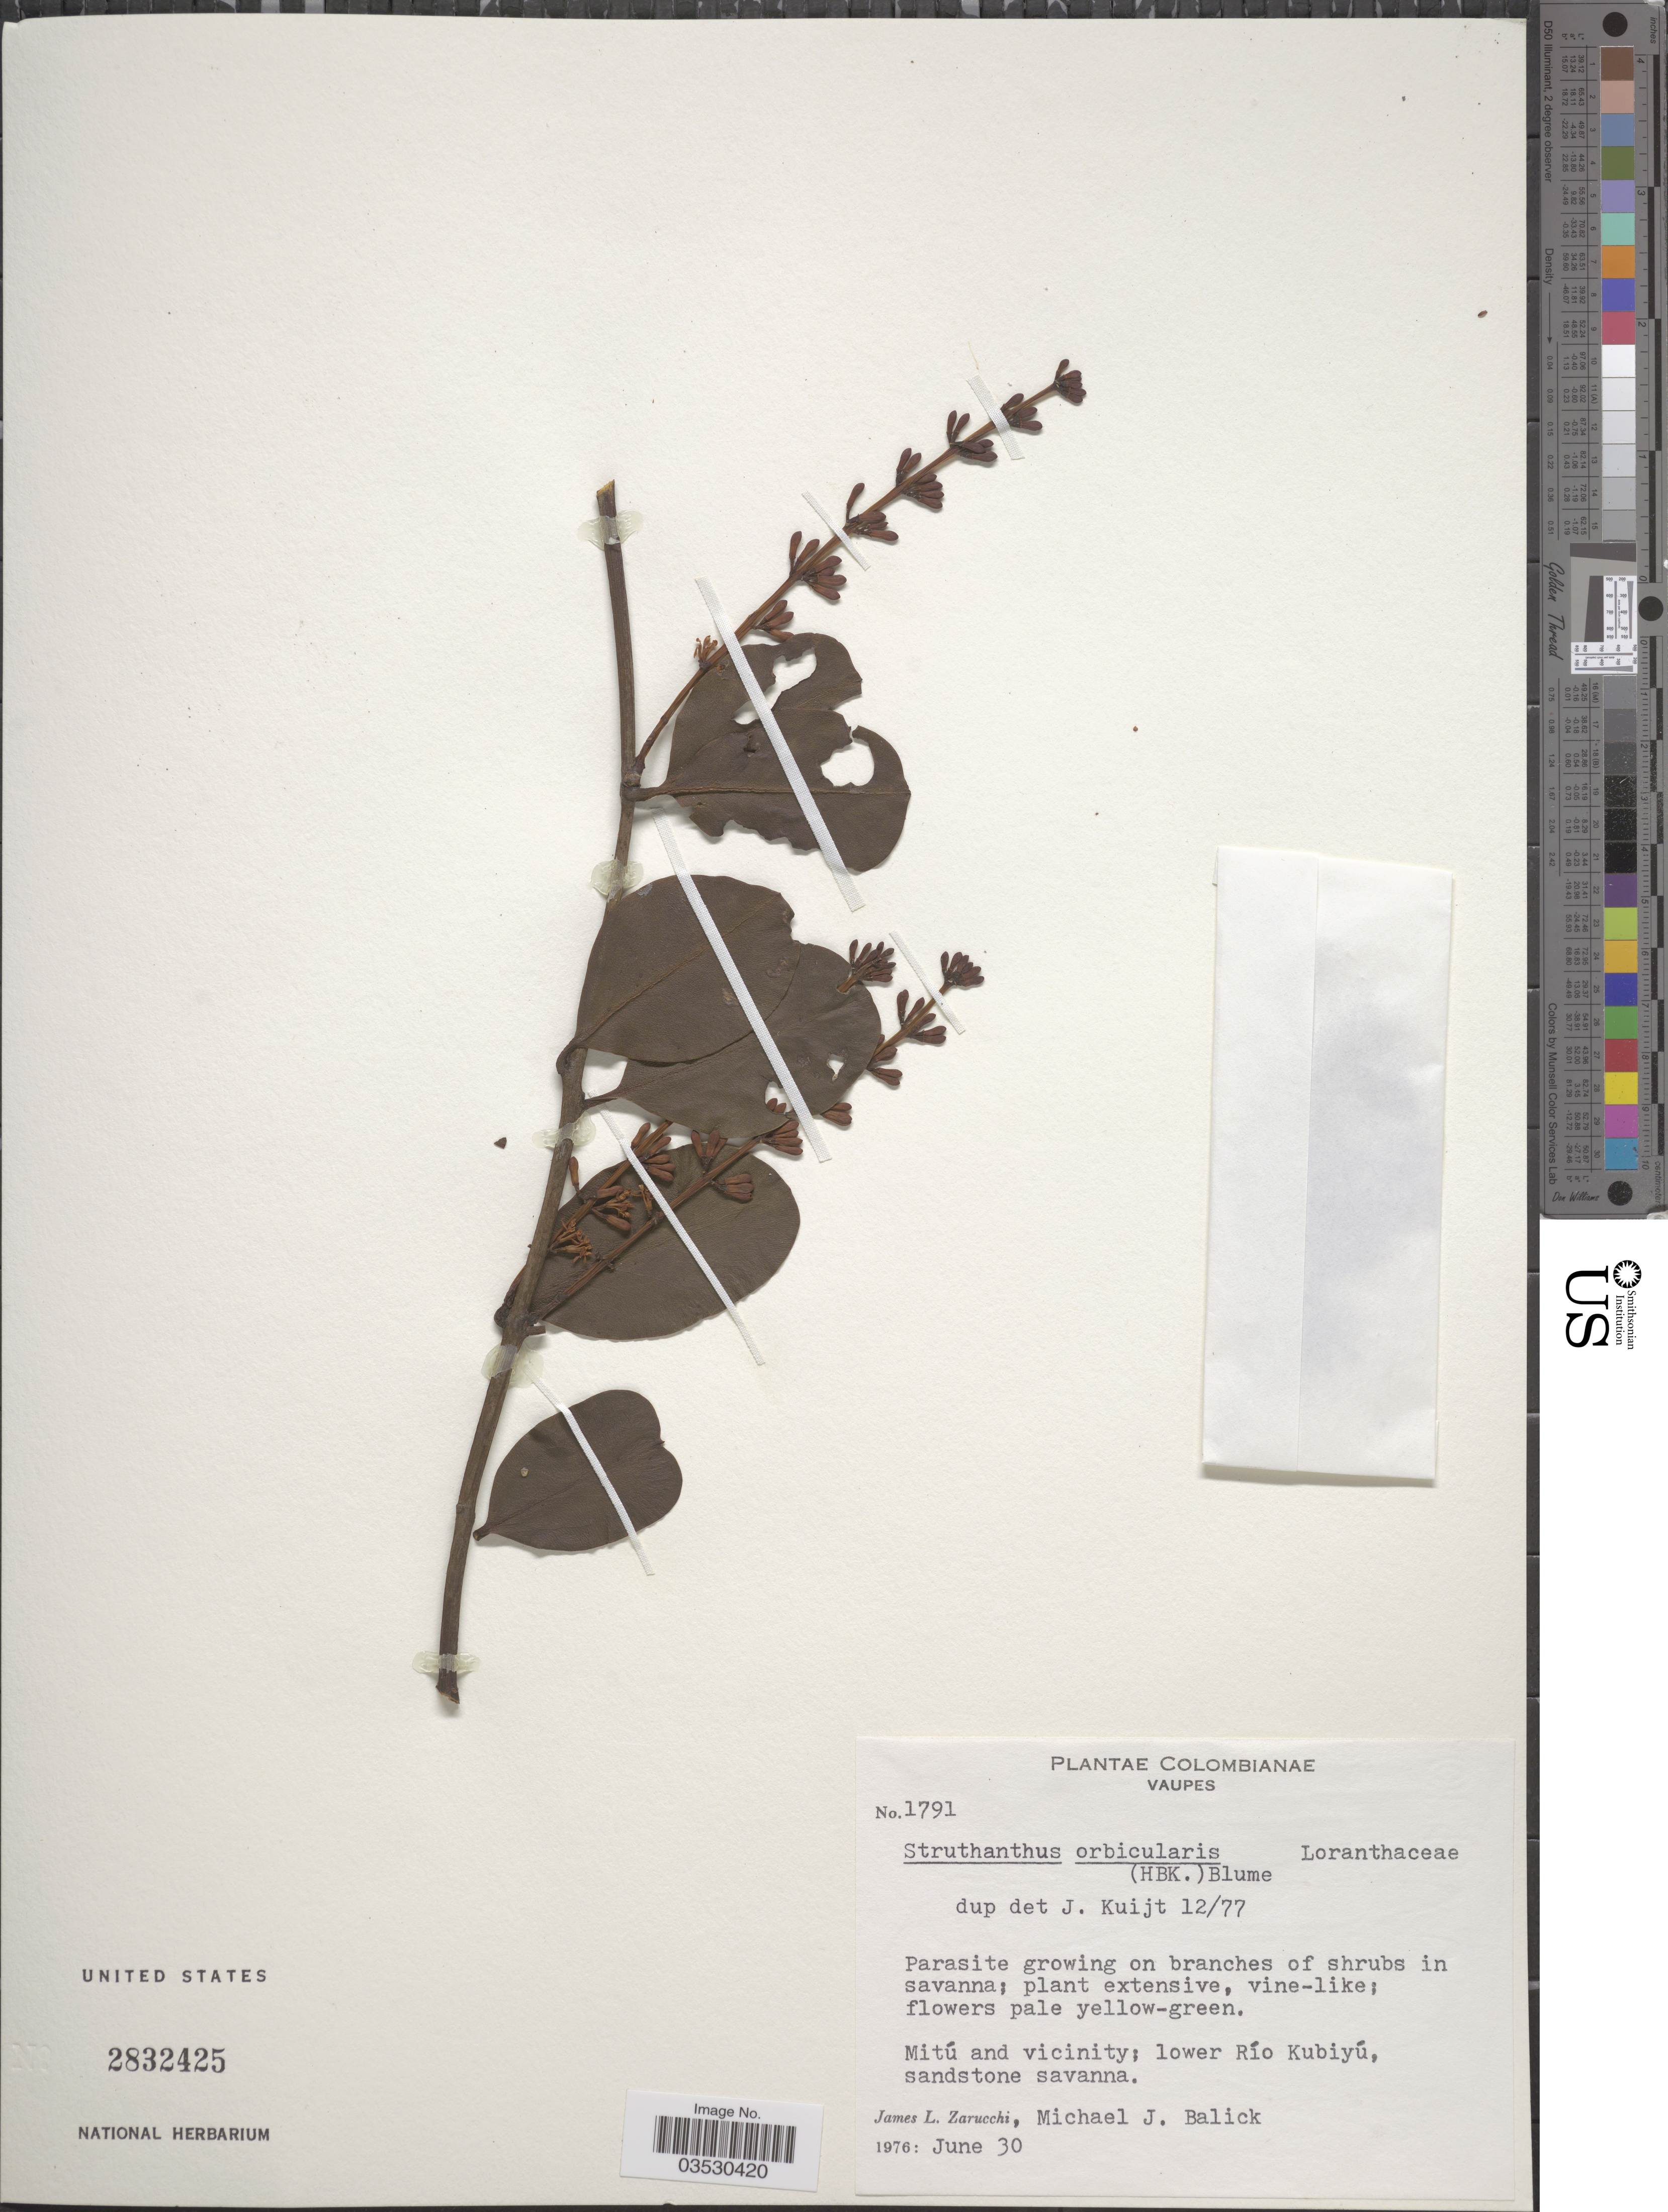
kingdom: Plantae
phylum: Tracheophyta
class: Magnoliopsida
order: Santalales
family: Loranthaceae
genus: Struthanthus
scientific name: Struthanthus orbicularis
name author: (Kunth) Blume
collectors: J. L. Zarucchi & M. J. Balick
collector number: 1791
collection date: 1976-06-30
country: Colombia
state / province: Vaupés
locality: Mitú and vicinity; lower Río Kubiyú.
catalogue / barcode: US 2832425